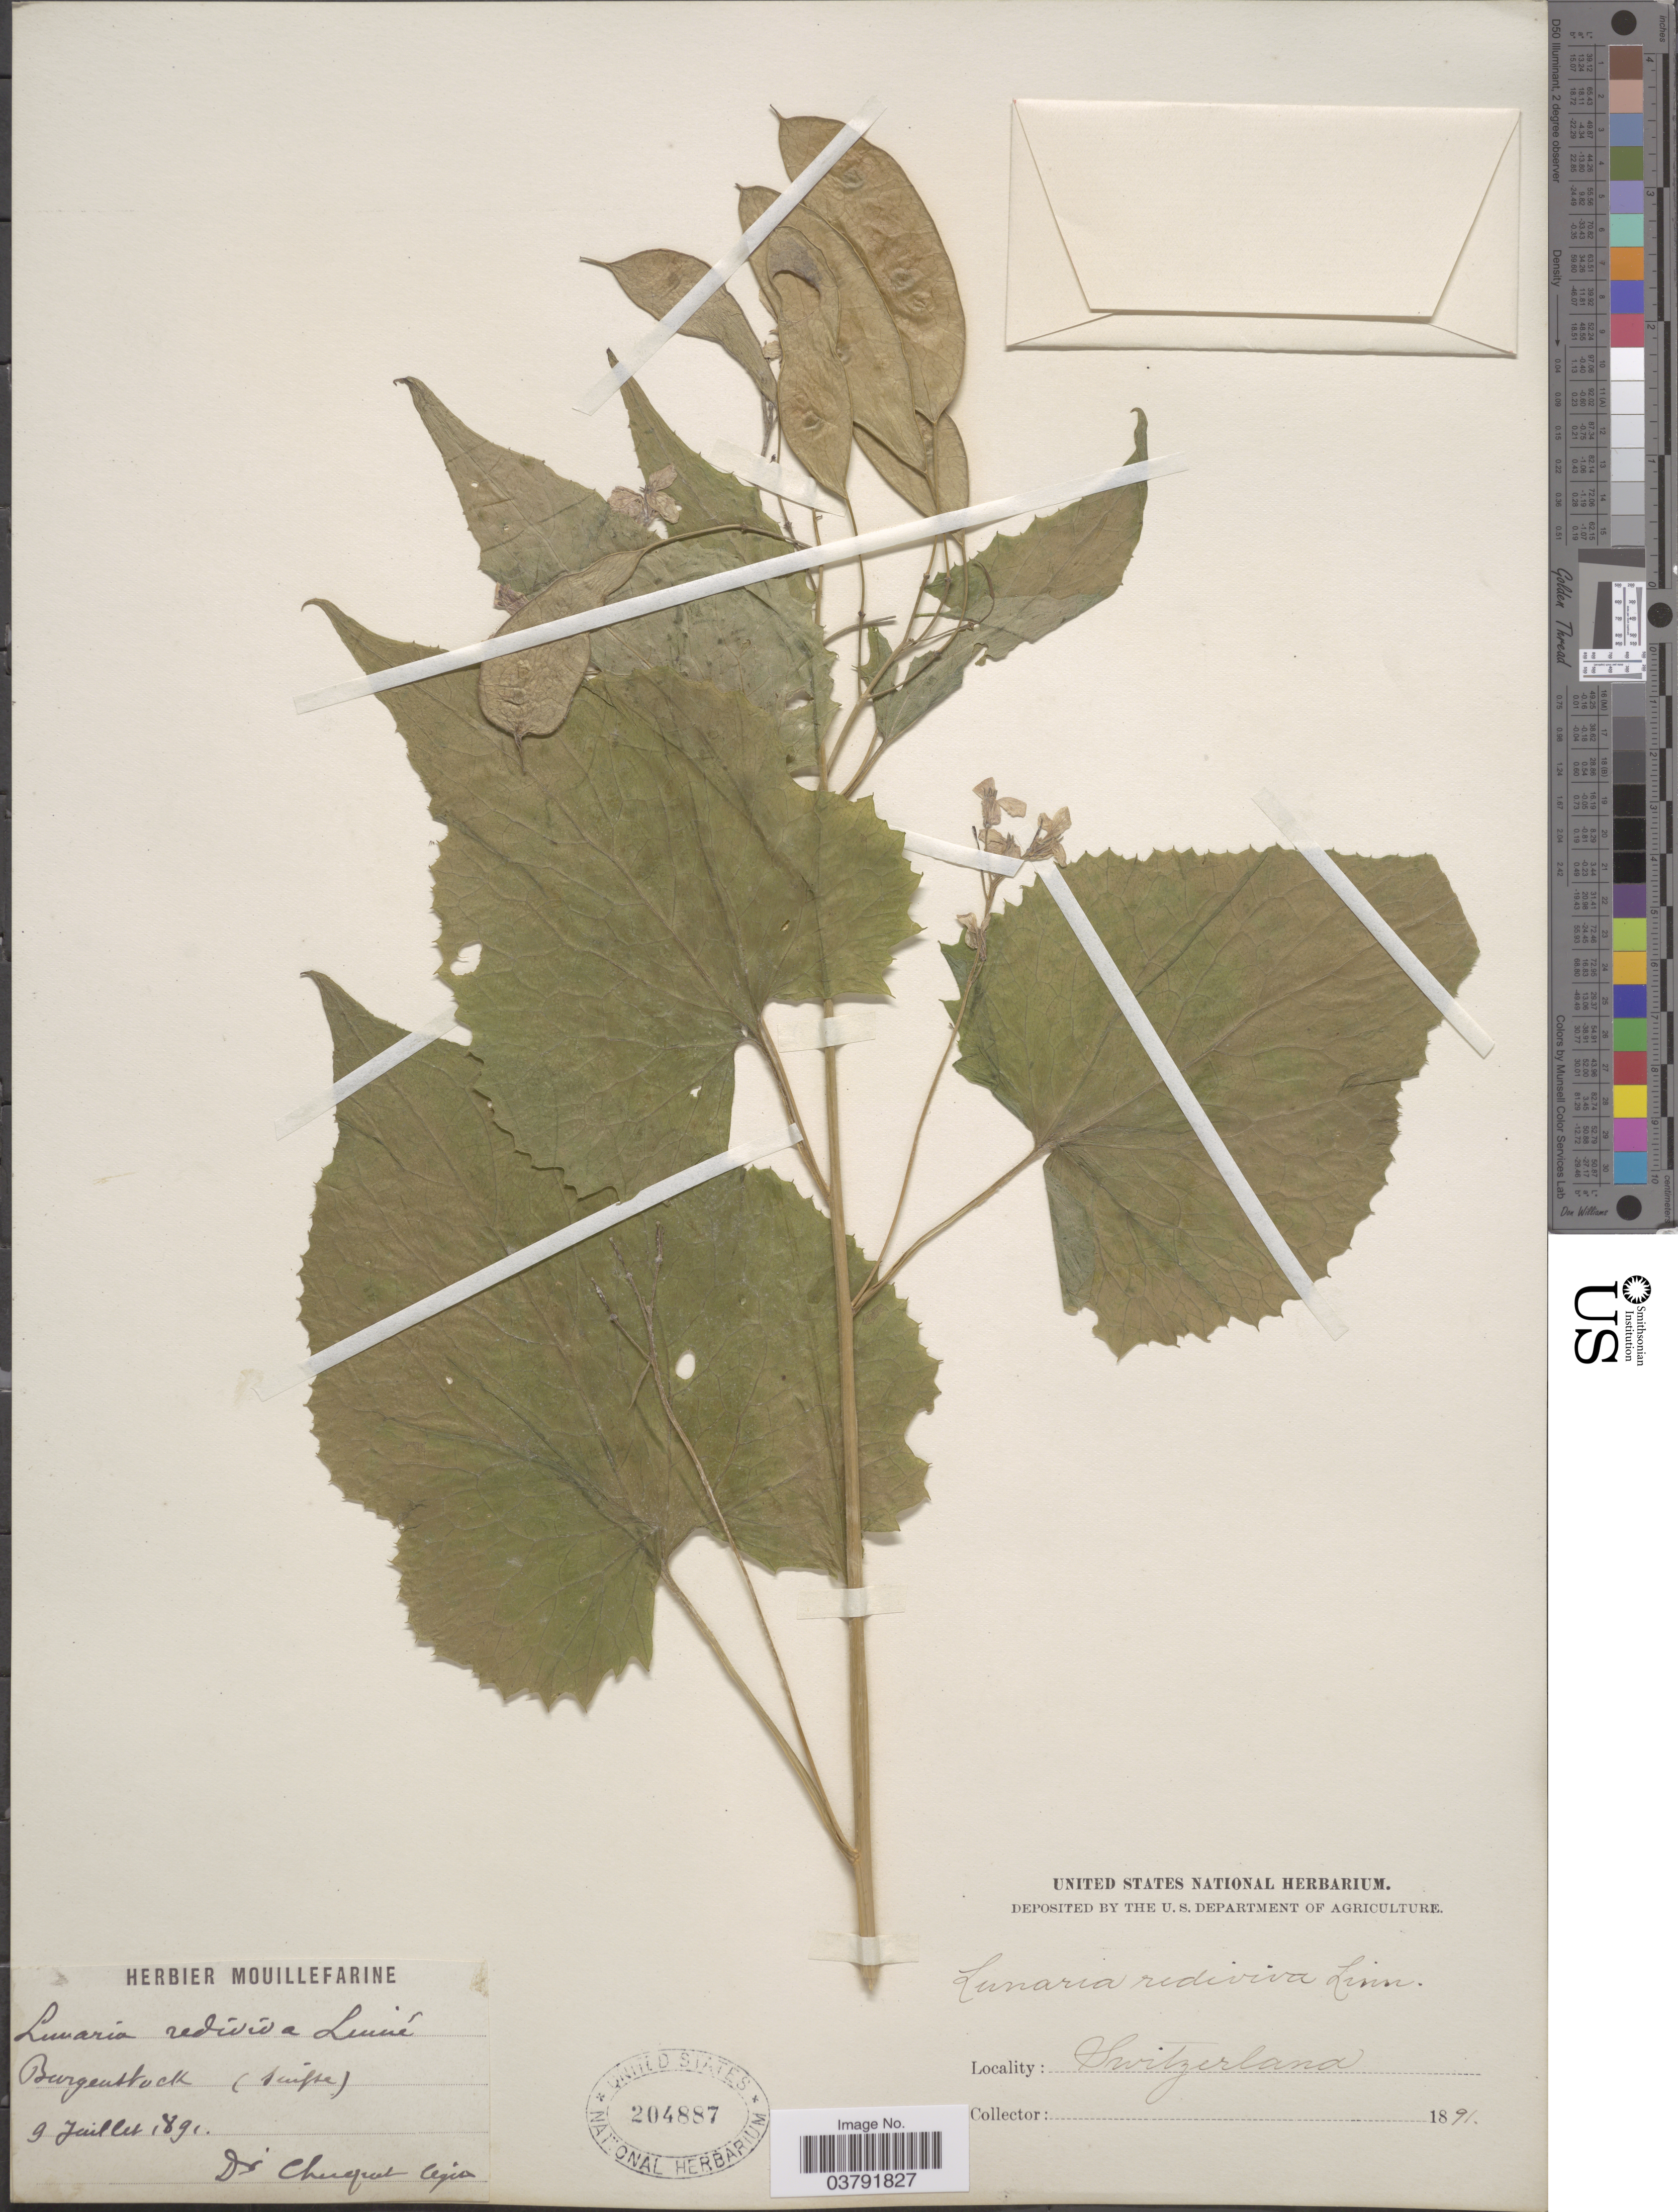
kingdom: Plantae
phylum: Tracheophyta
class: Magnoliopsida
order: Brassicales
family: Brassicaceae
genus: Lunaria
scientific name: Lunaria rediviva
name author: L.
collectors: -. Chuguet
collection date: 1891-07-09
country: Switzerland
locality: Burgenstock (Suisse).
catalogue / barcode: US 204887